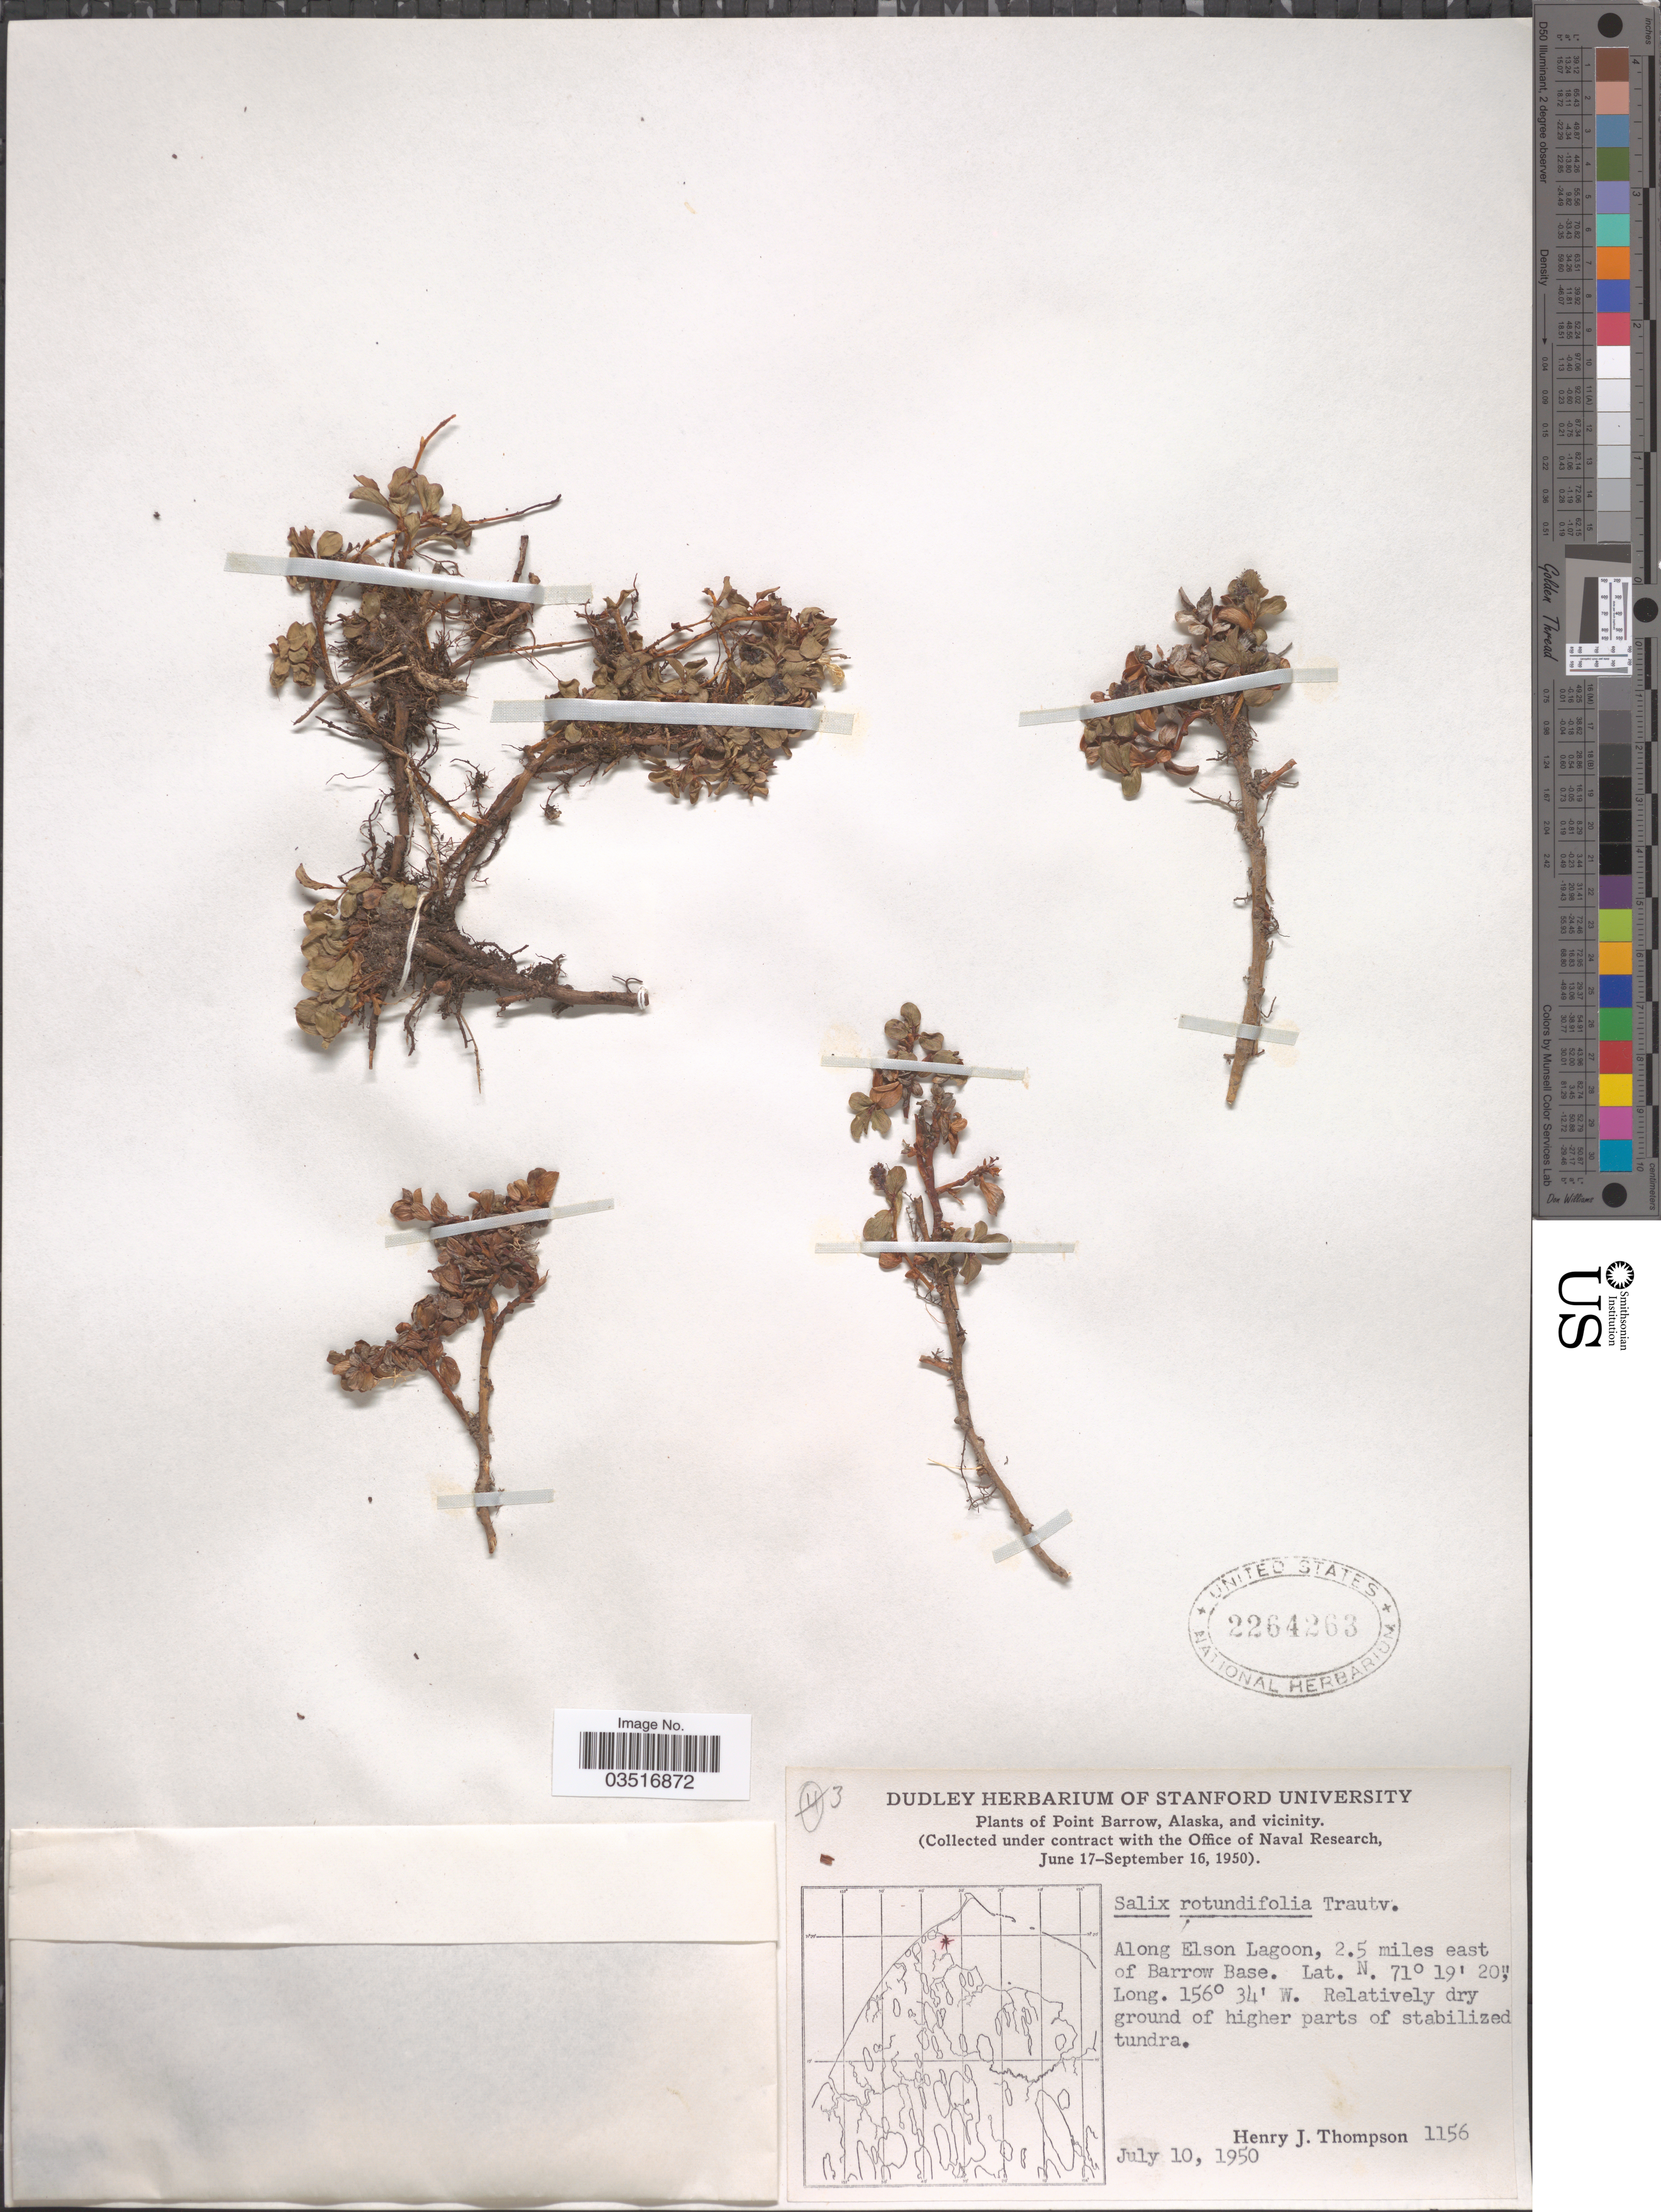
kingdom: Plantae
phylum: Tracheophyta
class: Magnoliopsida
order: Malpighiales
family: Salicaceae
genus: Salix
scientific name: Salix rotundifolia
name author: Trautv.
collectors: H. Thompson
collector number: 1156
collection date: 1950-07-10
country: United States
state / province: Alaska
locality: Point Barrow. Along Elson Lagoon, 2.5 miles east of Barrow Base.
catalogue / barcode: US 2264263